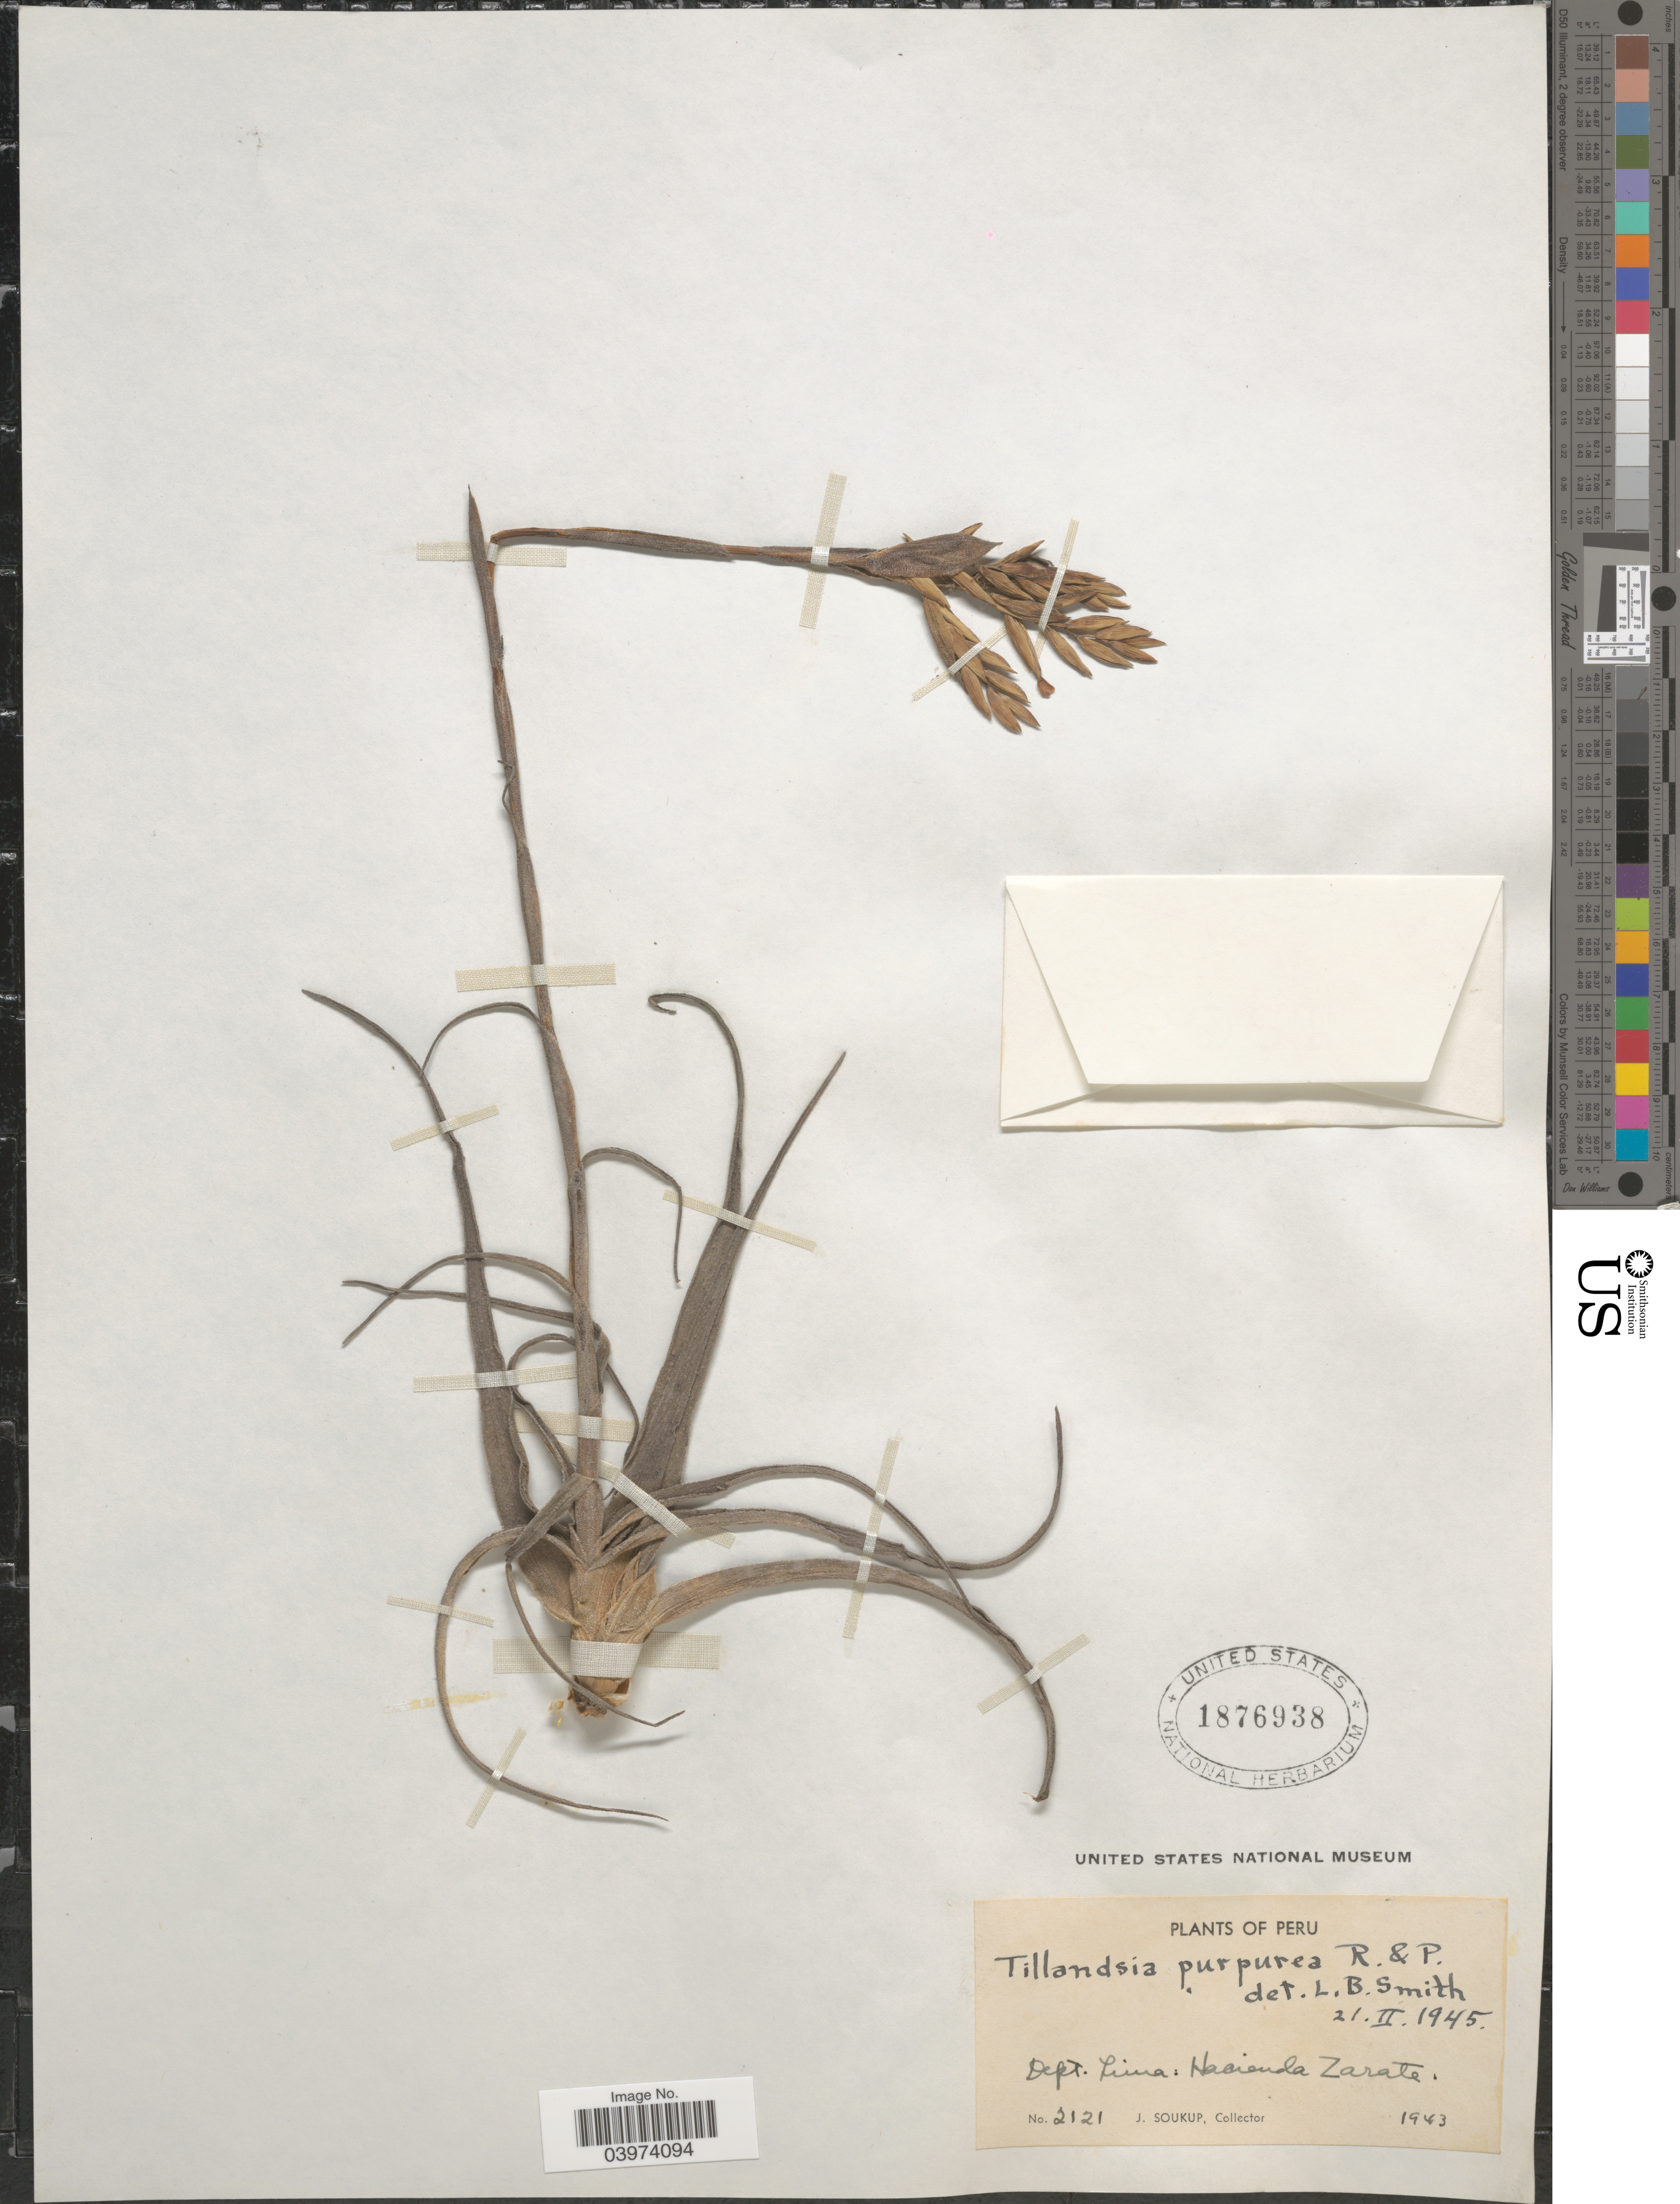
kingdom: Plantae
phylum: Tracheophyta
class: Liliopsida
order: Poales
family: Bromeliaceae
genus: Tillandsia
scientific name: Tillandsia purpurea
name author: Ruiz & Pav.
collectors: J. Soukup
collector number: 2121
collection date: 1943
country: Peru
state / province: Lima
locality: Dept. Lima, Hacienda Zarate.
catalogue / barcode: US 1876938